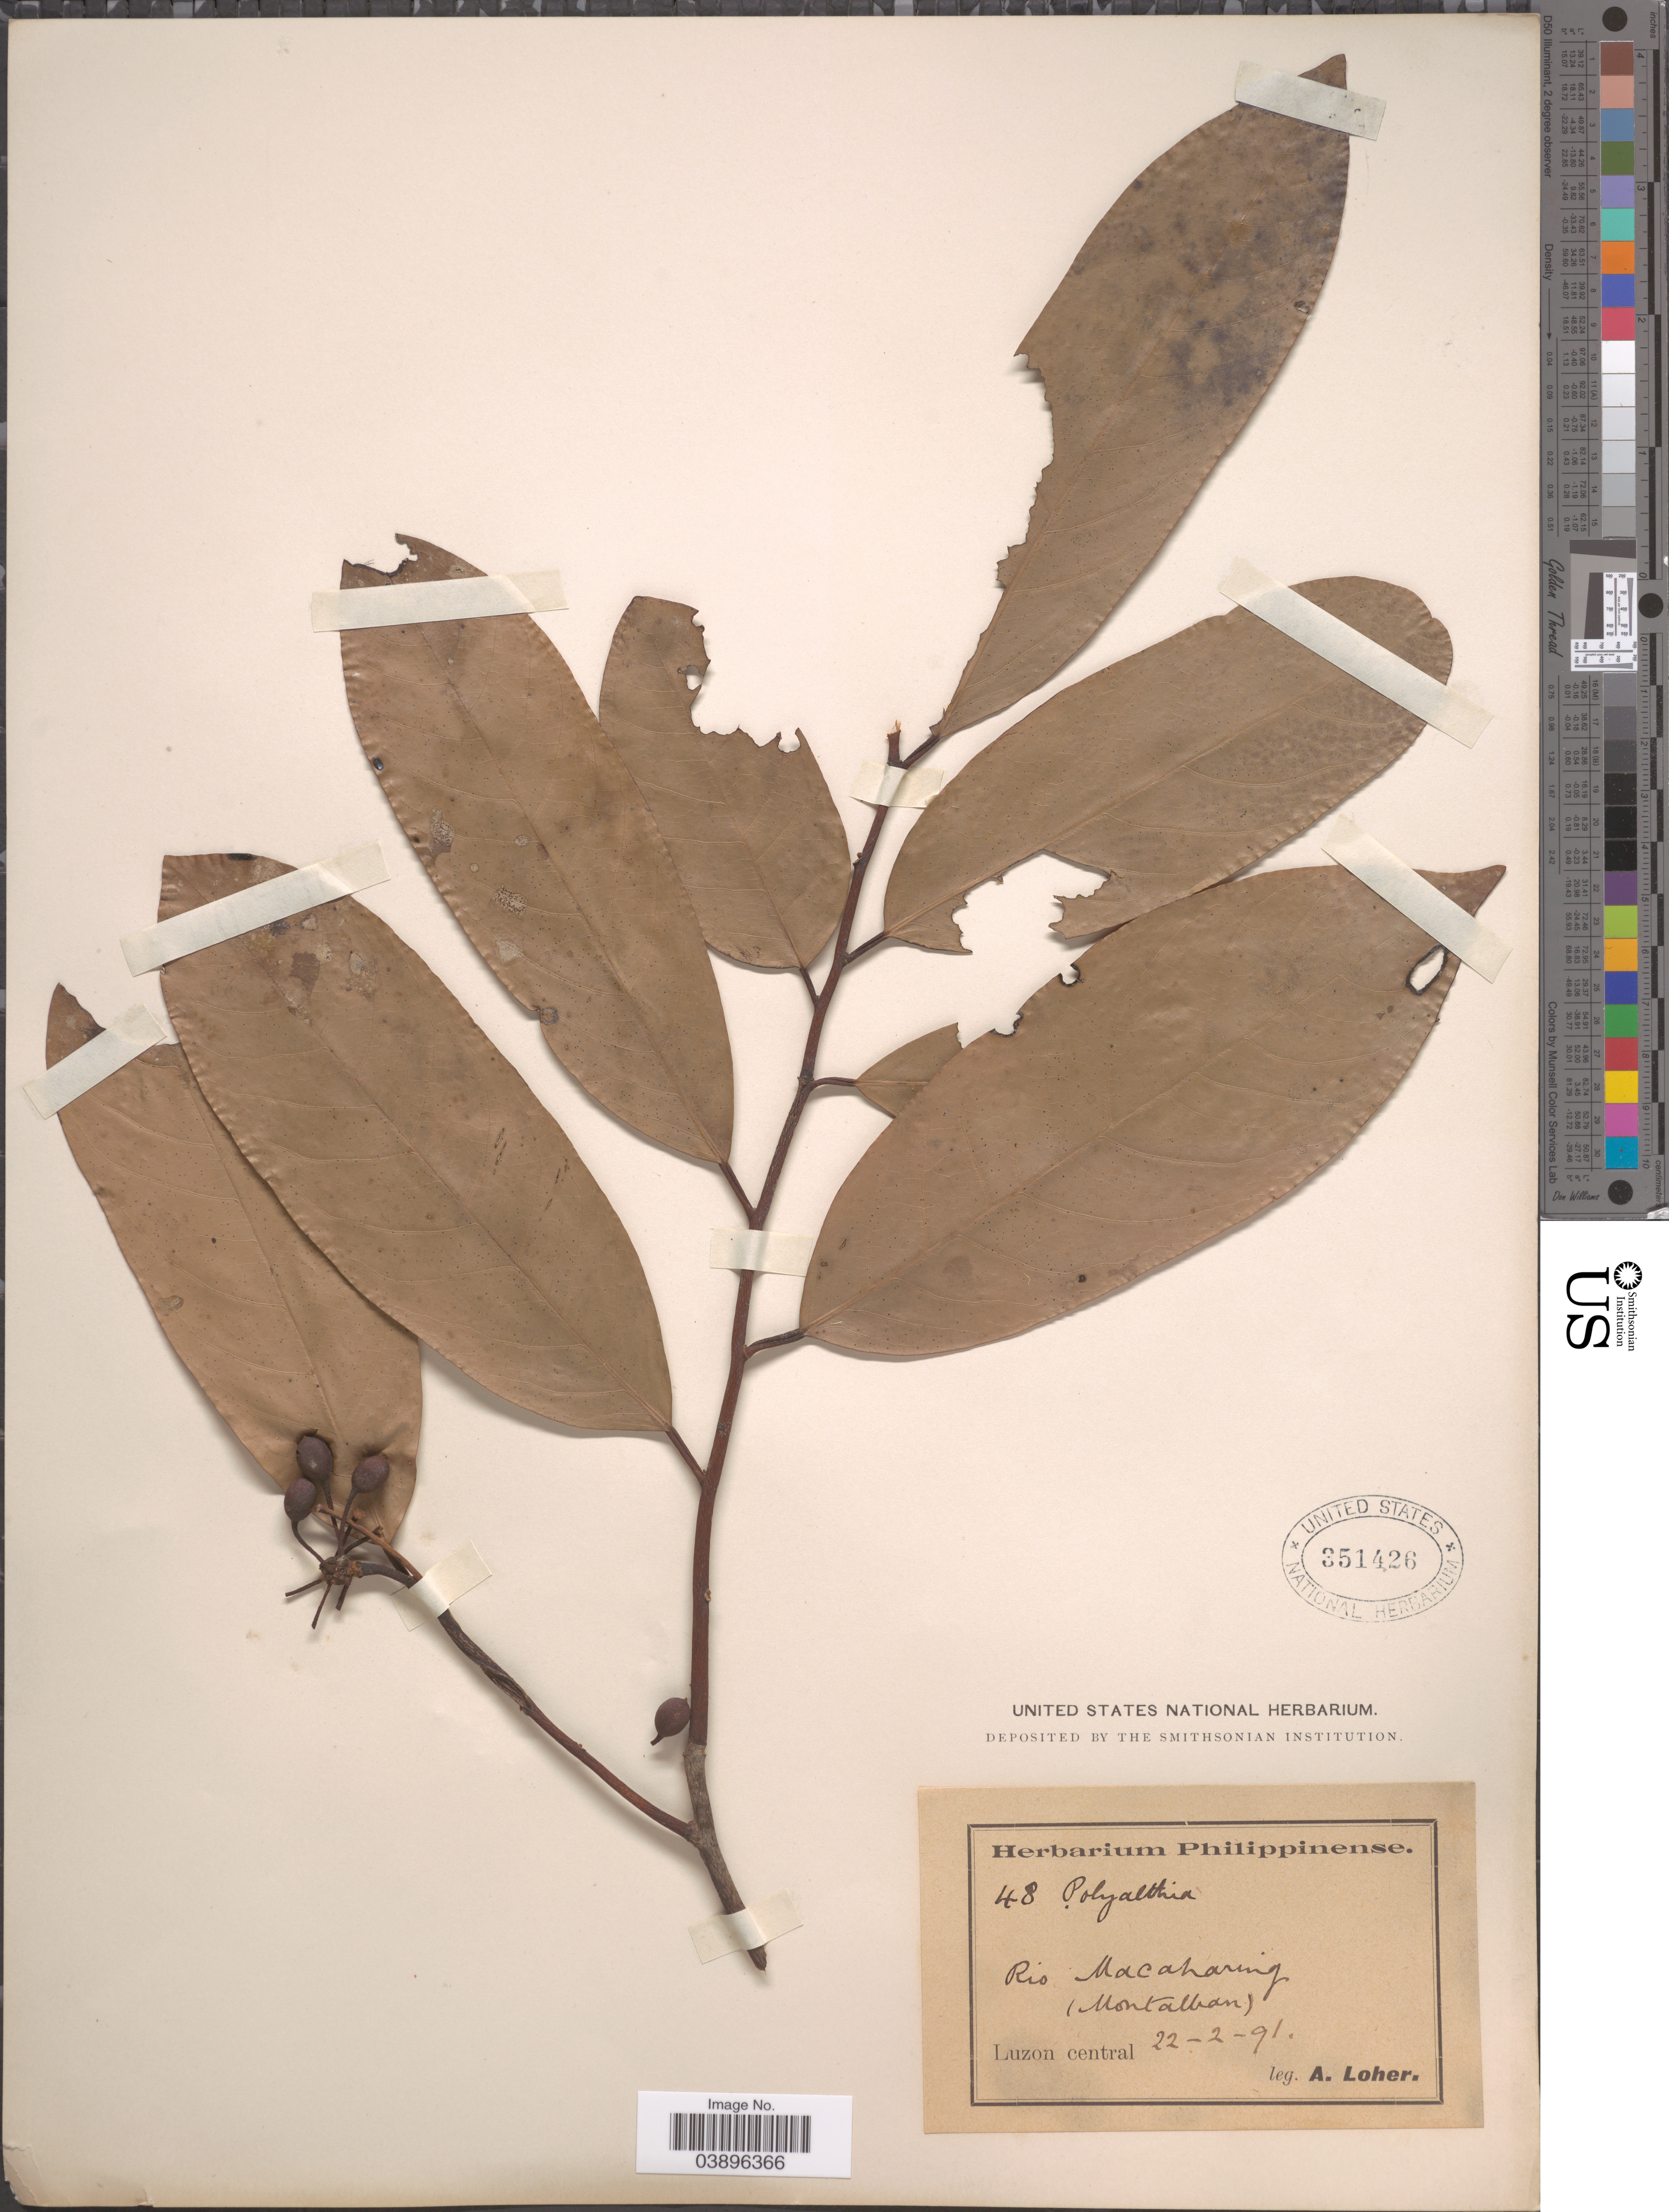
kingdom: Plantae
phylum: Tracheophyta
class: Magnoliopsida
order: Magnoliales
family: Annonaceae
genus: Polyalthia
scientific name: Polyalthia sp.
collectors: A. Loher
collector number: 48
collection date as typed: Transcribed d/m/y: 22/2/91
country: Philippines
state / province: Central Luzon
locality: Rio Macaharing (Montalban). Luzon central.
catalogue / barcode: US 351426